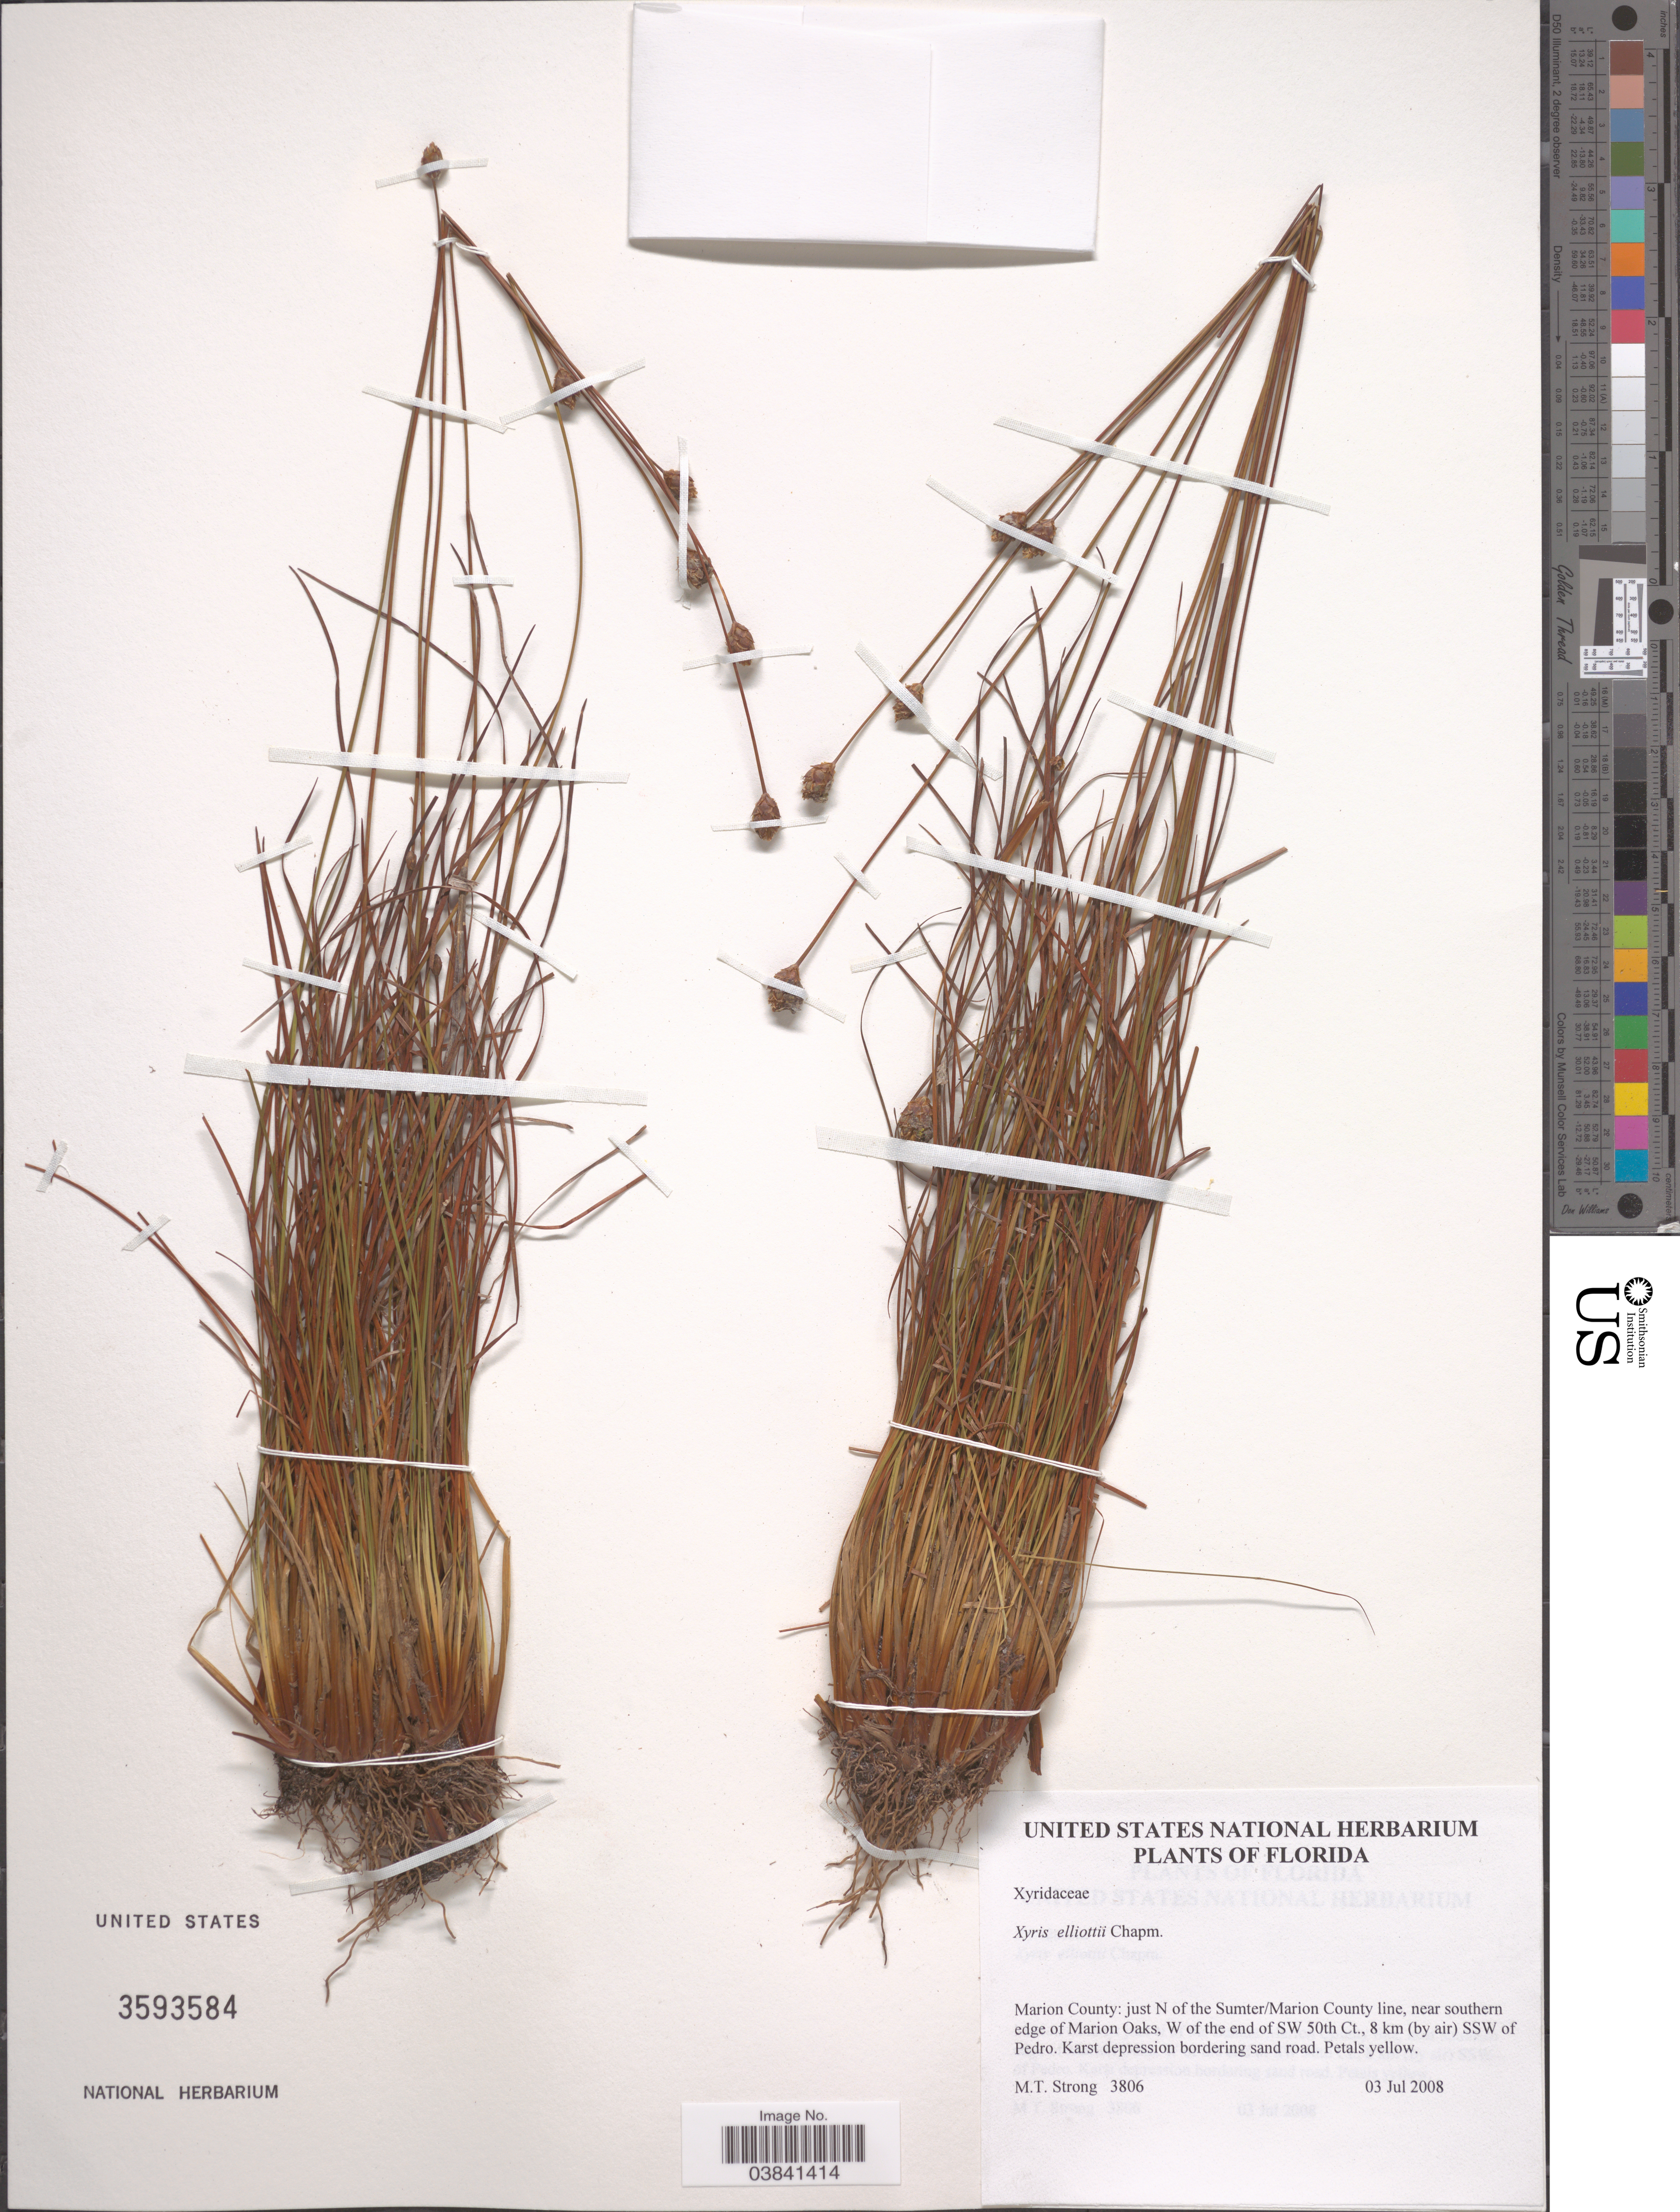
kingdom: Plantae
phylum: Tracheophyta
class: Liliopsida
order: Poales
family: Xyridaceae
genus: Xyris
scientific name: Xyris elliottii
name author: Chapm.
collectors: M. T. Strong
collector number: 3806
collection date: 2008-07-03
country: United States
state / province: Florida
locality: Marion County: just N of the Sumter/Marion County line, near southern edge of Marion Oaks, W of the end of SW 50th Ct., 8 km (by air) SSW of Pedro.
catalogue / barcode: US 3593584